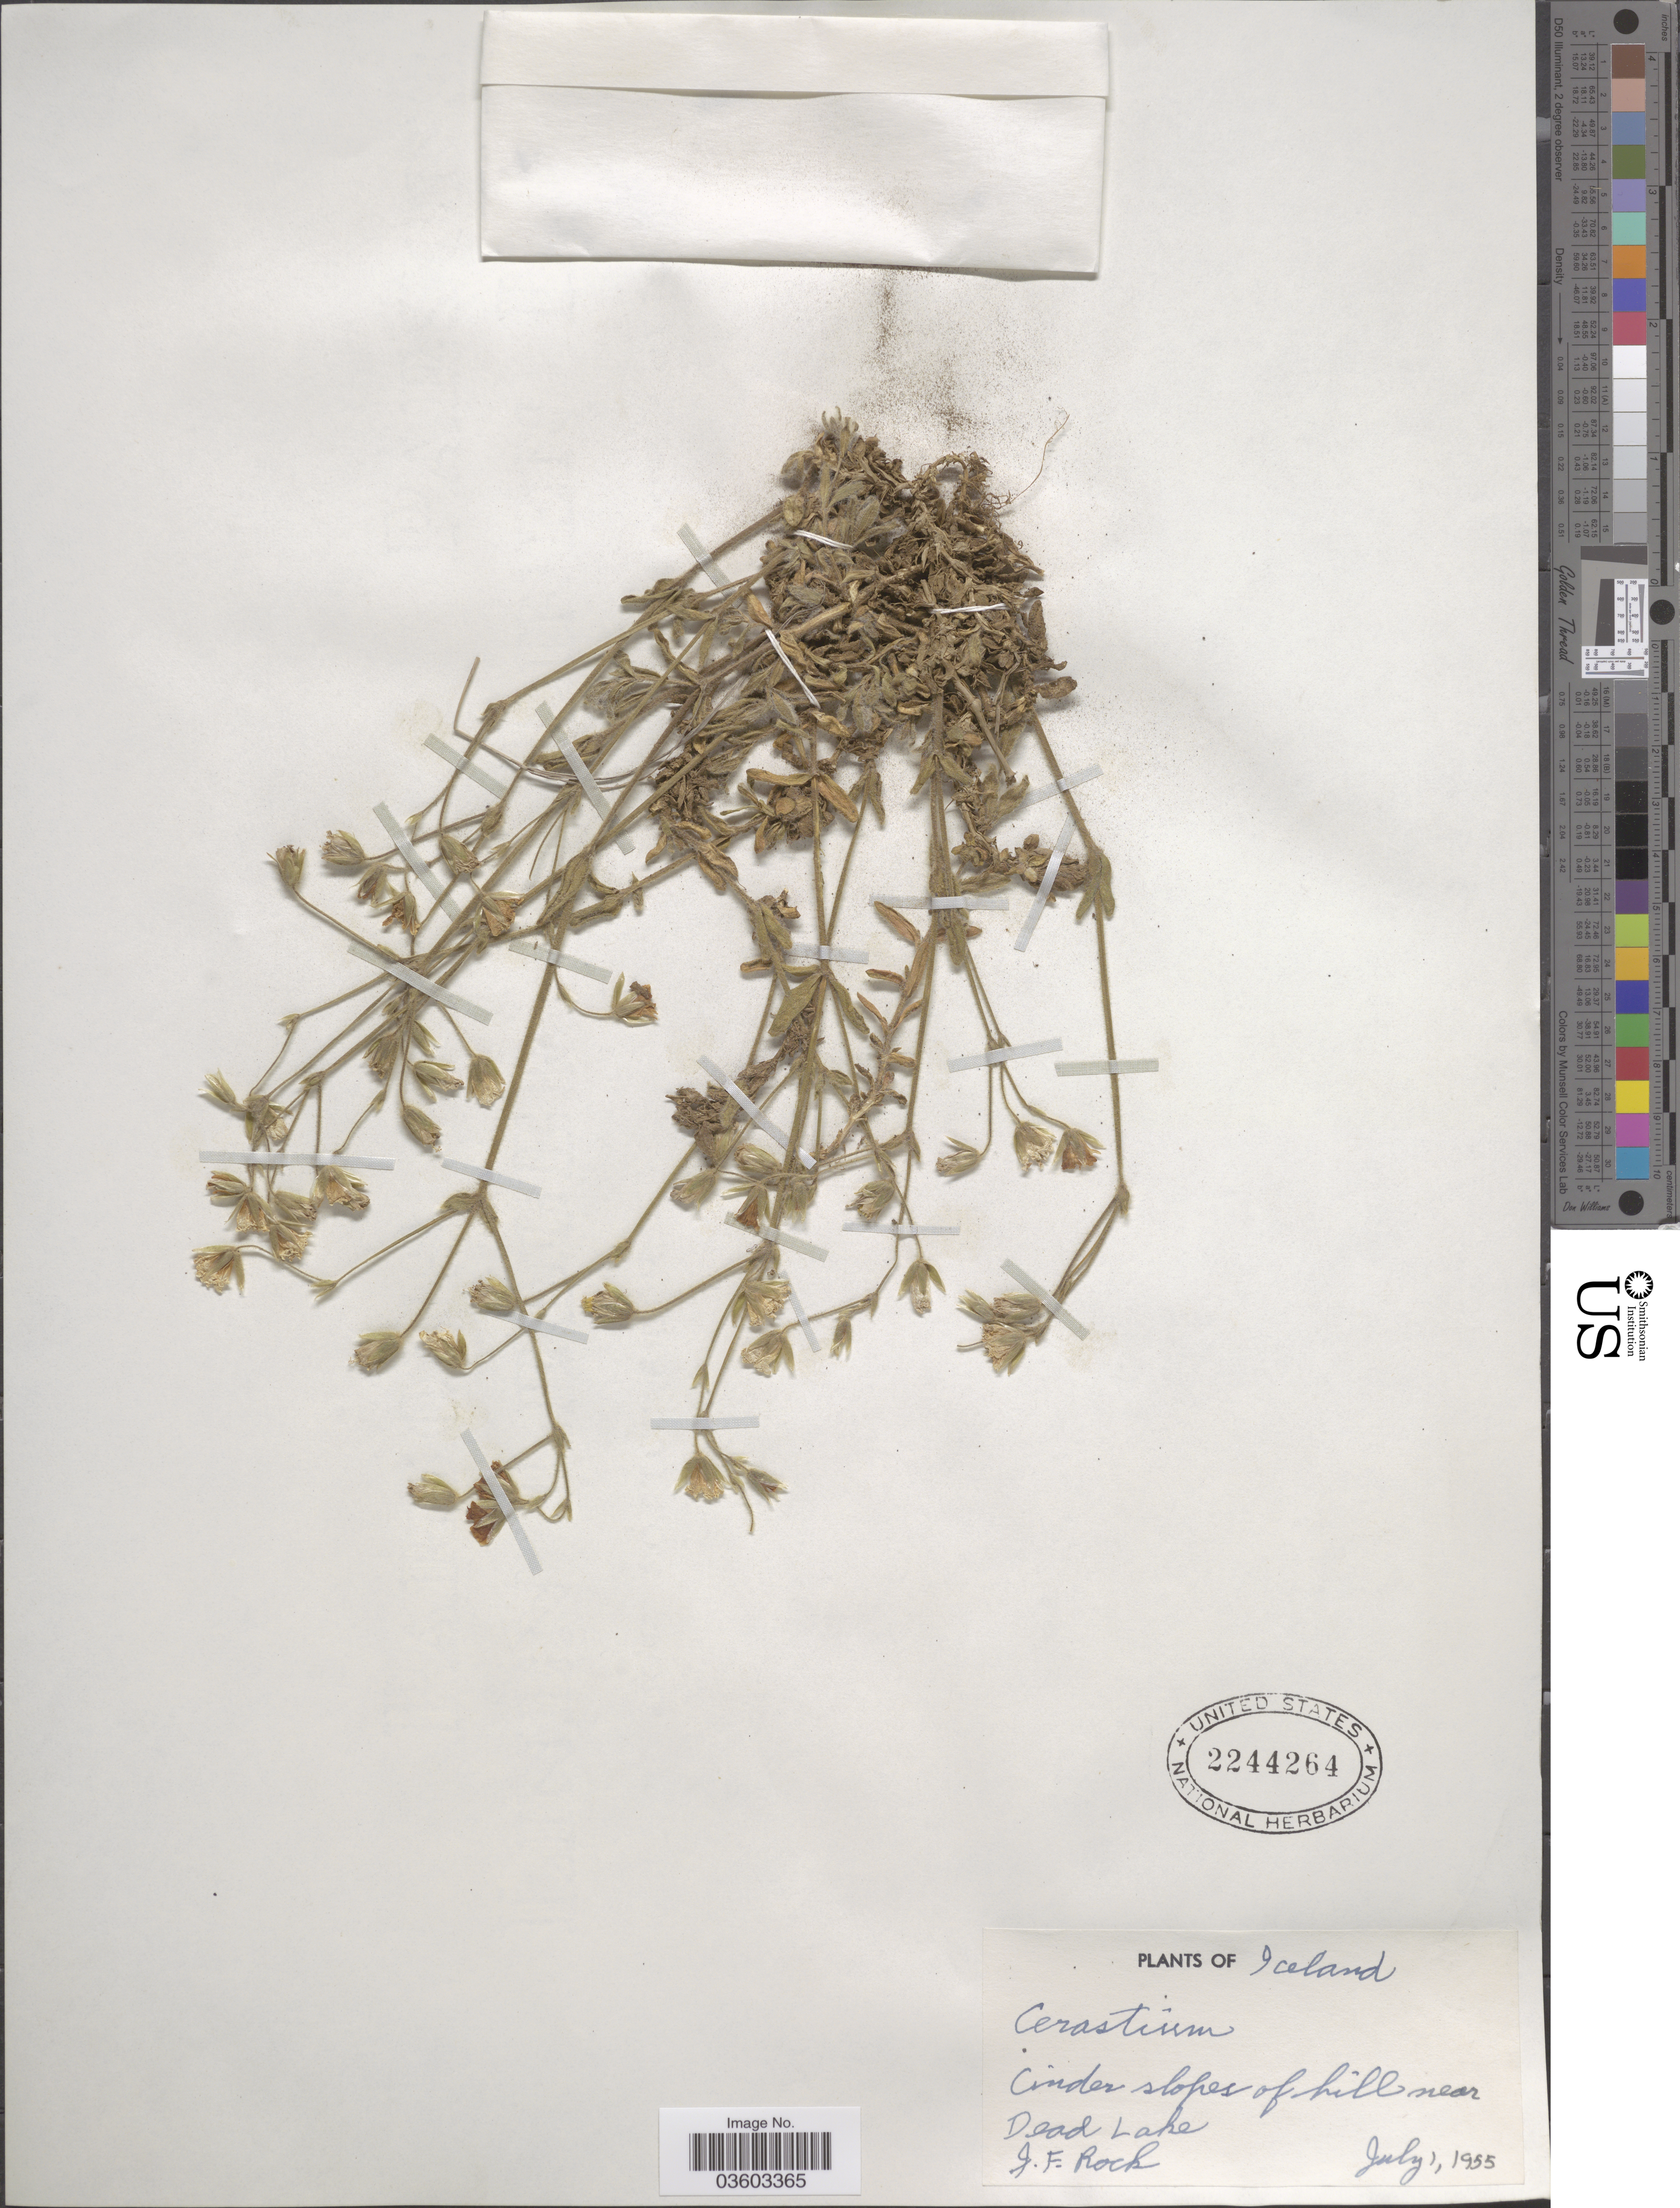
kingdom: Plantae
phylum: Tracheophyta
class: Magnoliopsida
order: Caryophyllales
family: Caryophyllaceae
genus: Cerastium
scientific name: Cerastium sp.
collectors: J. Rock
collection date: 1955-07-01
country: Iceland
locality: Cinder slopes of hill near Dead Lake.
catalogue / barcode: US 2244264